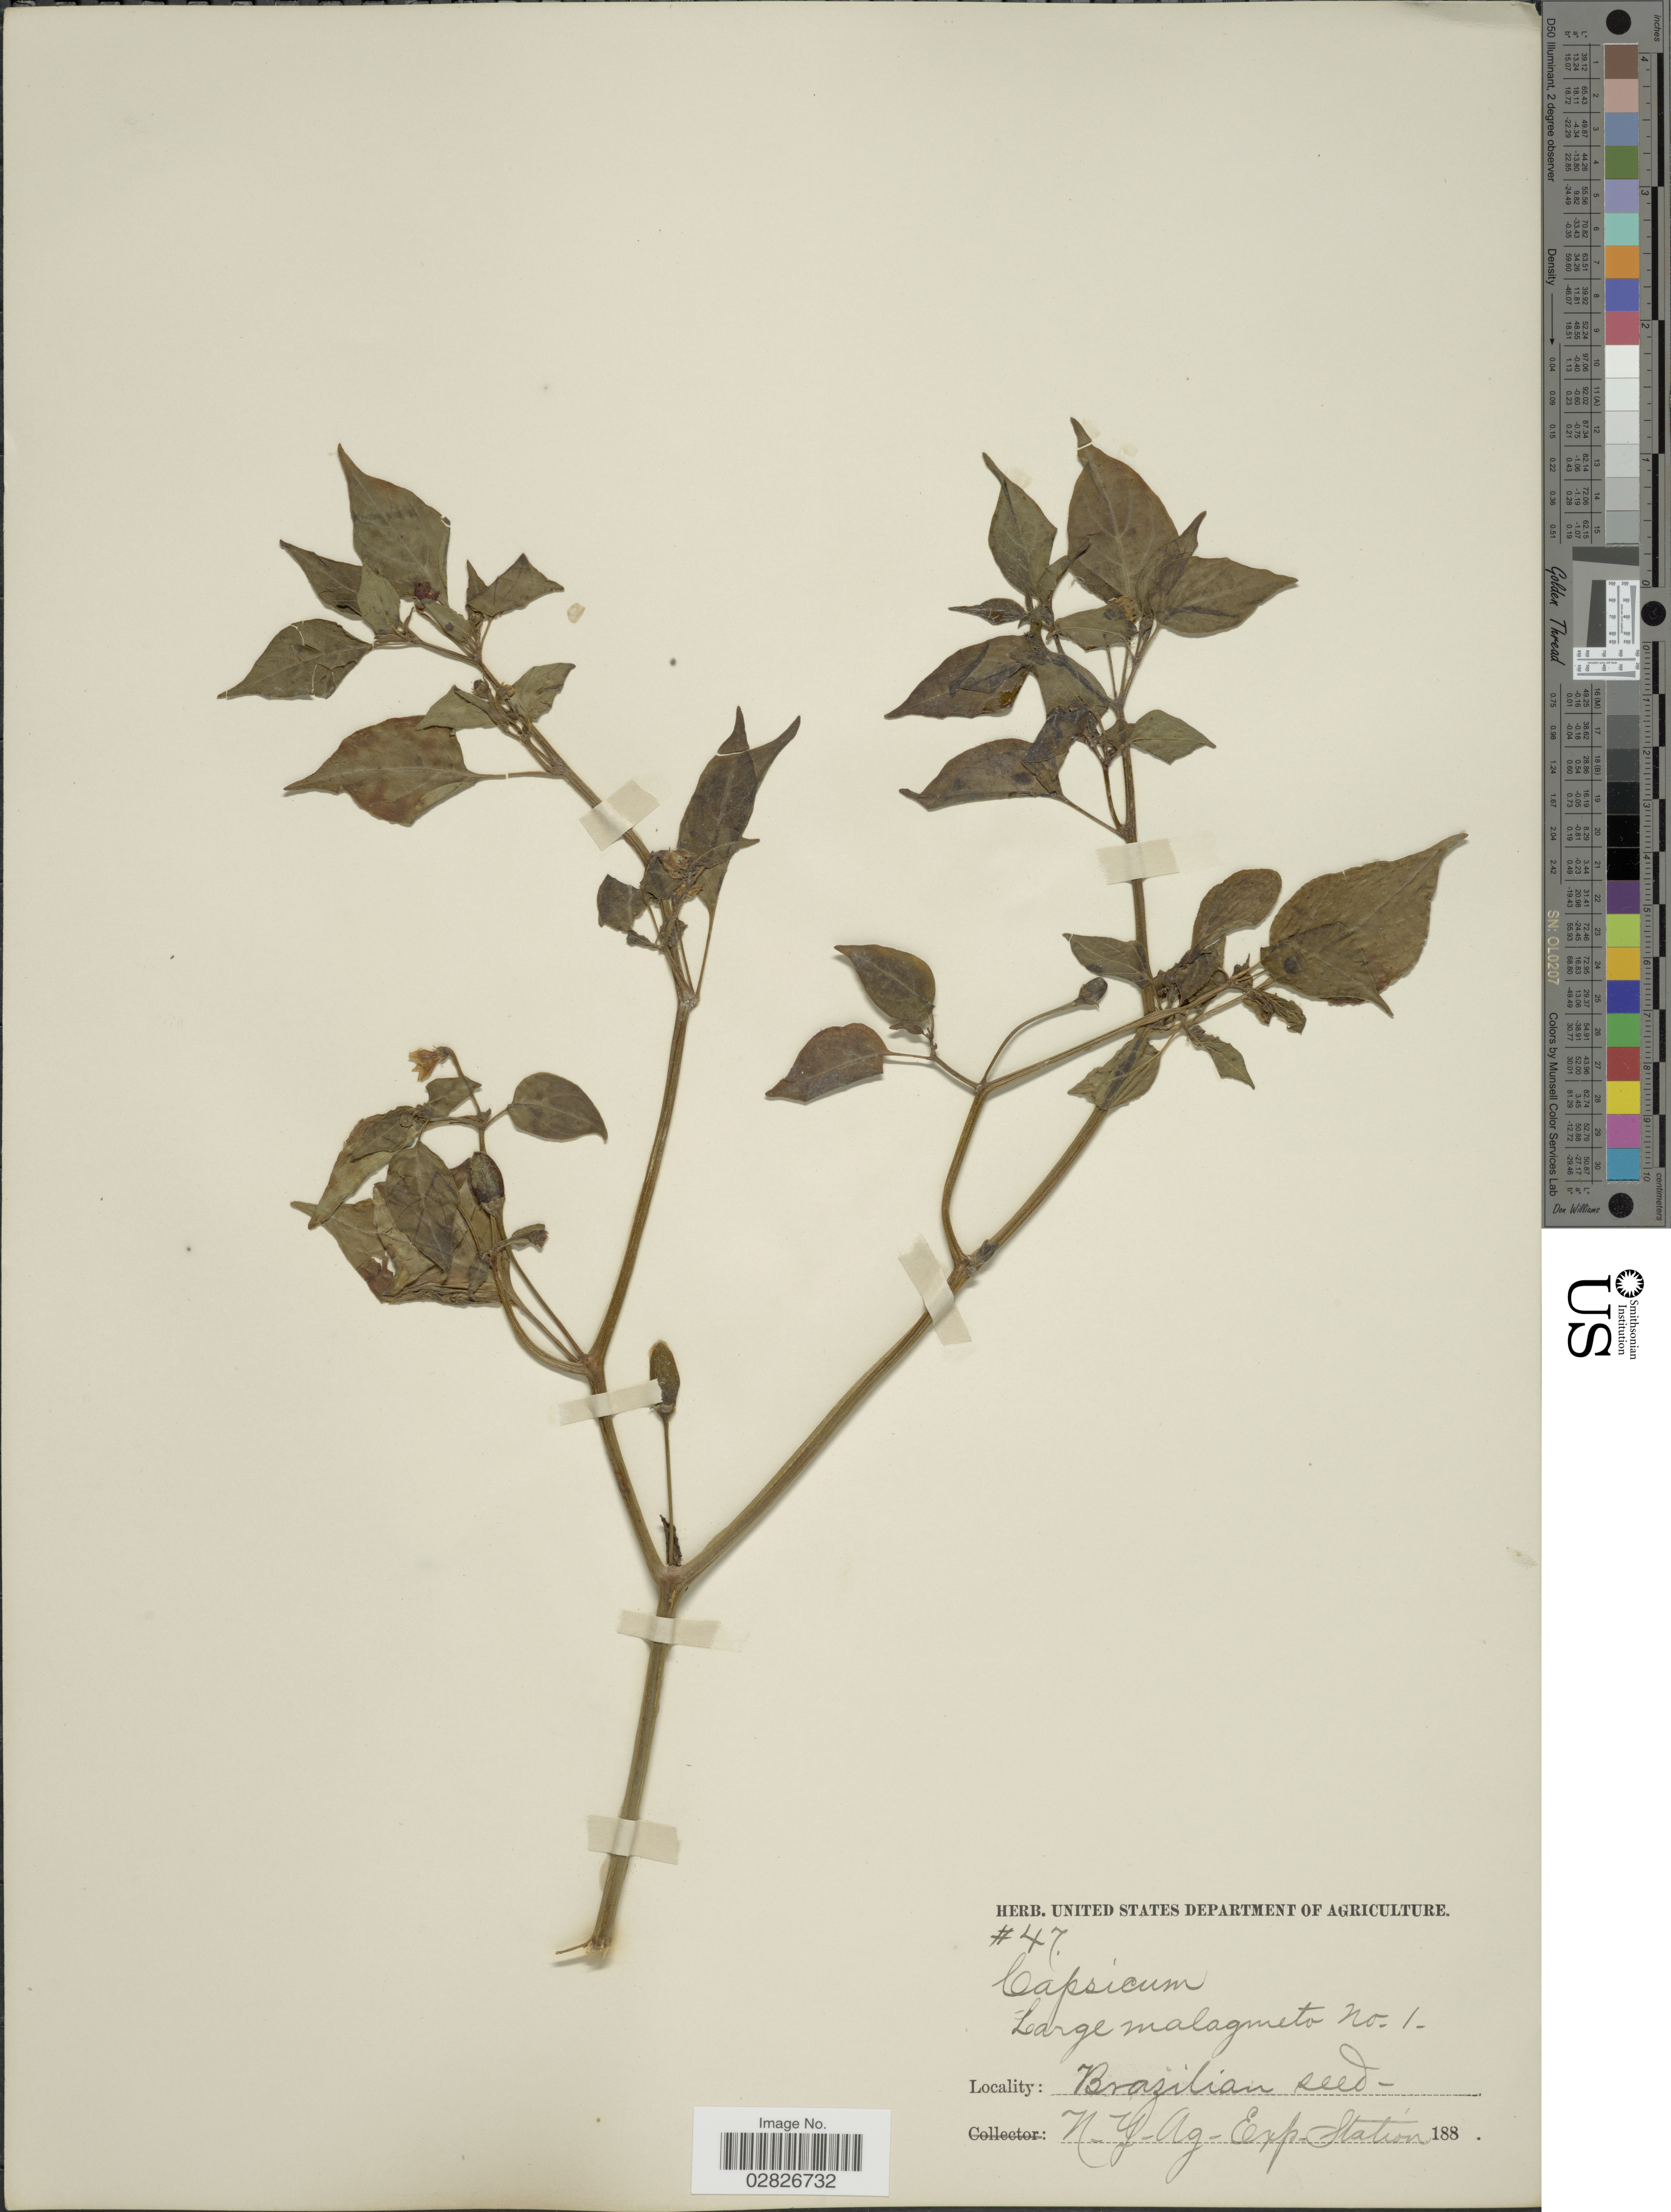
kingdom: Plantae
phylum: Tracheophyta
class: Magnoliopsida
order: Solanales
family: Solanaceae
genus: Capsicum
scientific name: Capsicum sp.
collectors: Facchini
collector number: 47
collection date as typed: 188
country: United States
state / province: New York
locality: N.Y-Ag-Exp-Station.